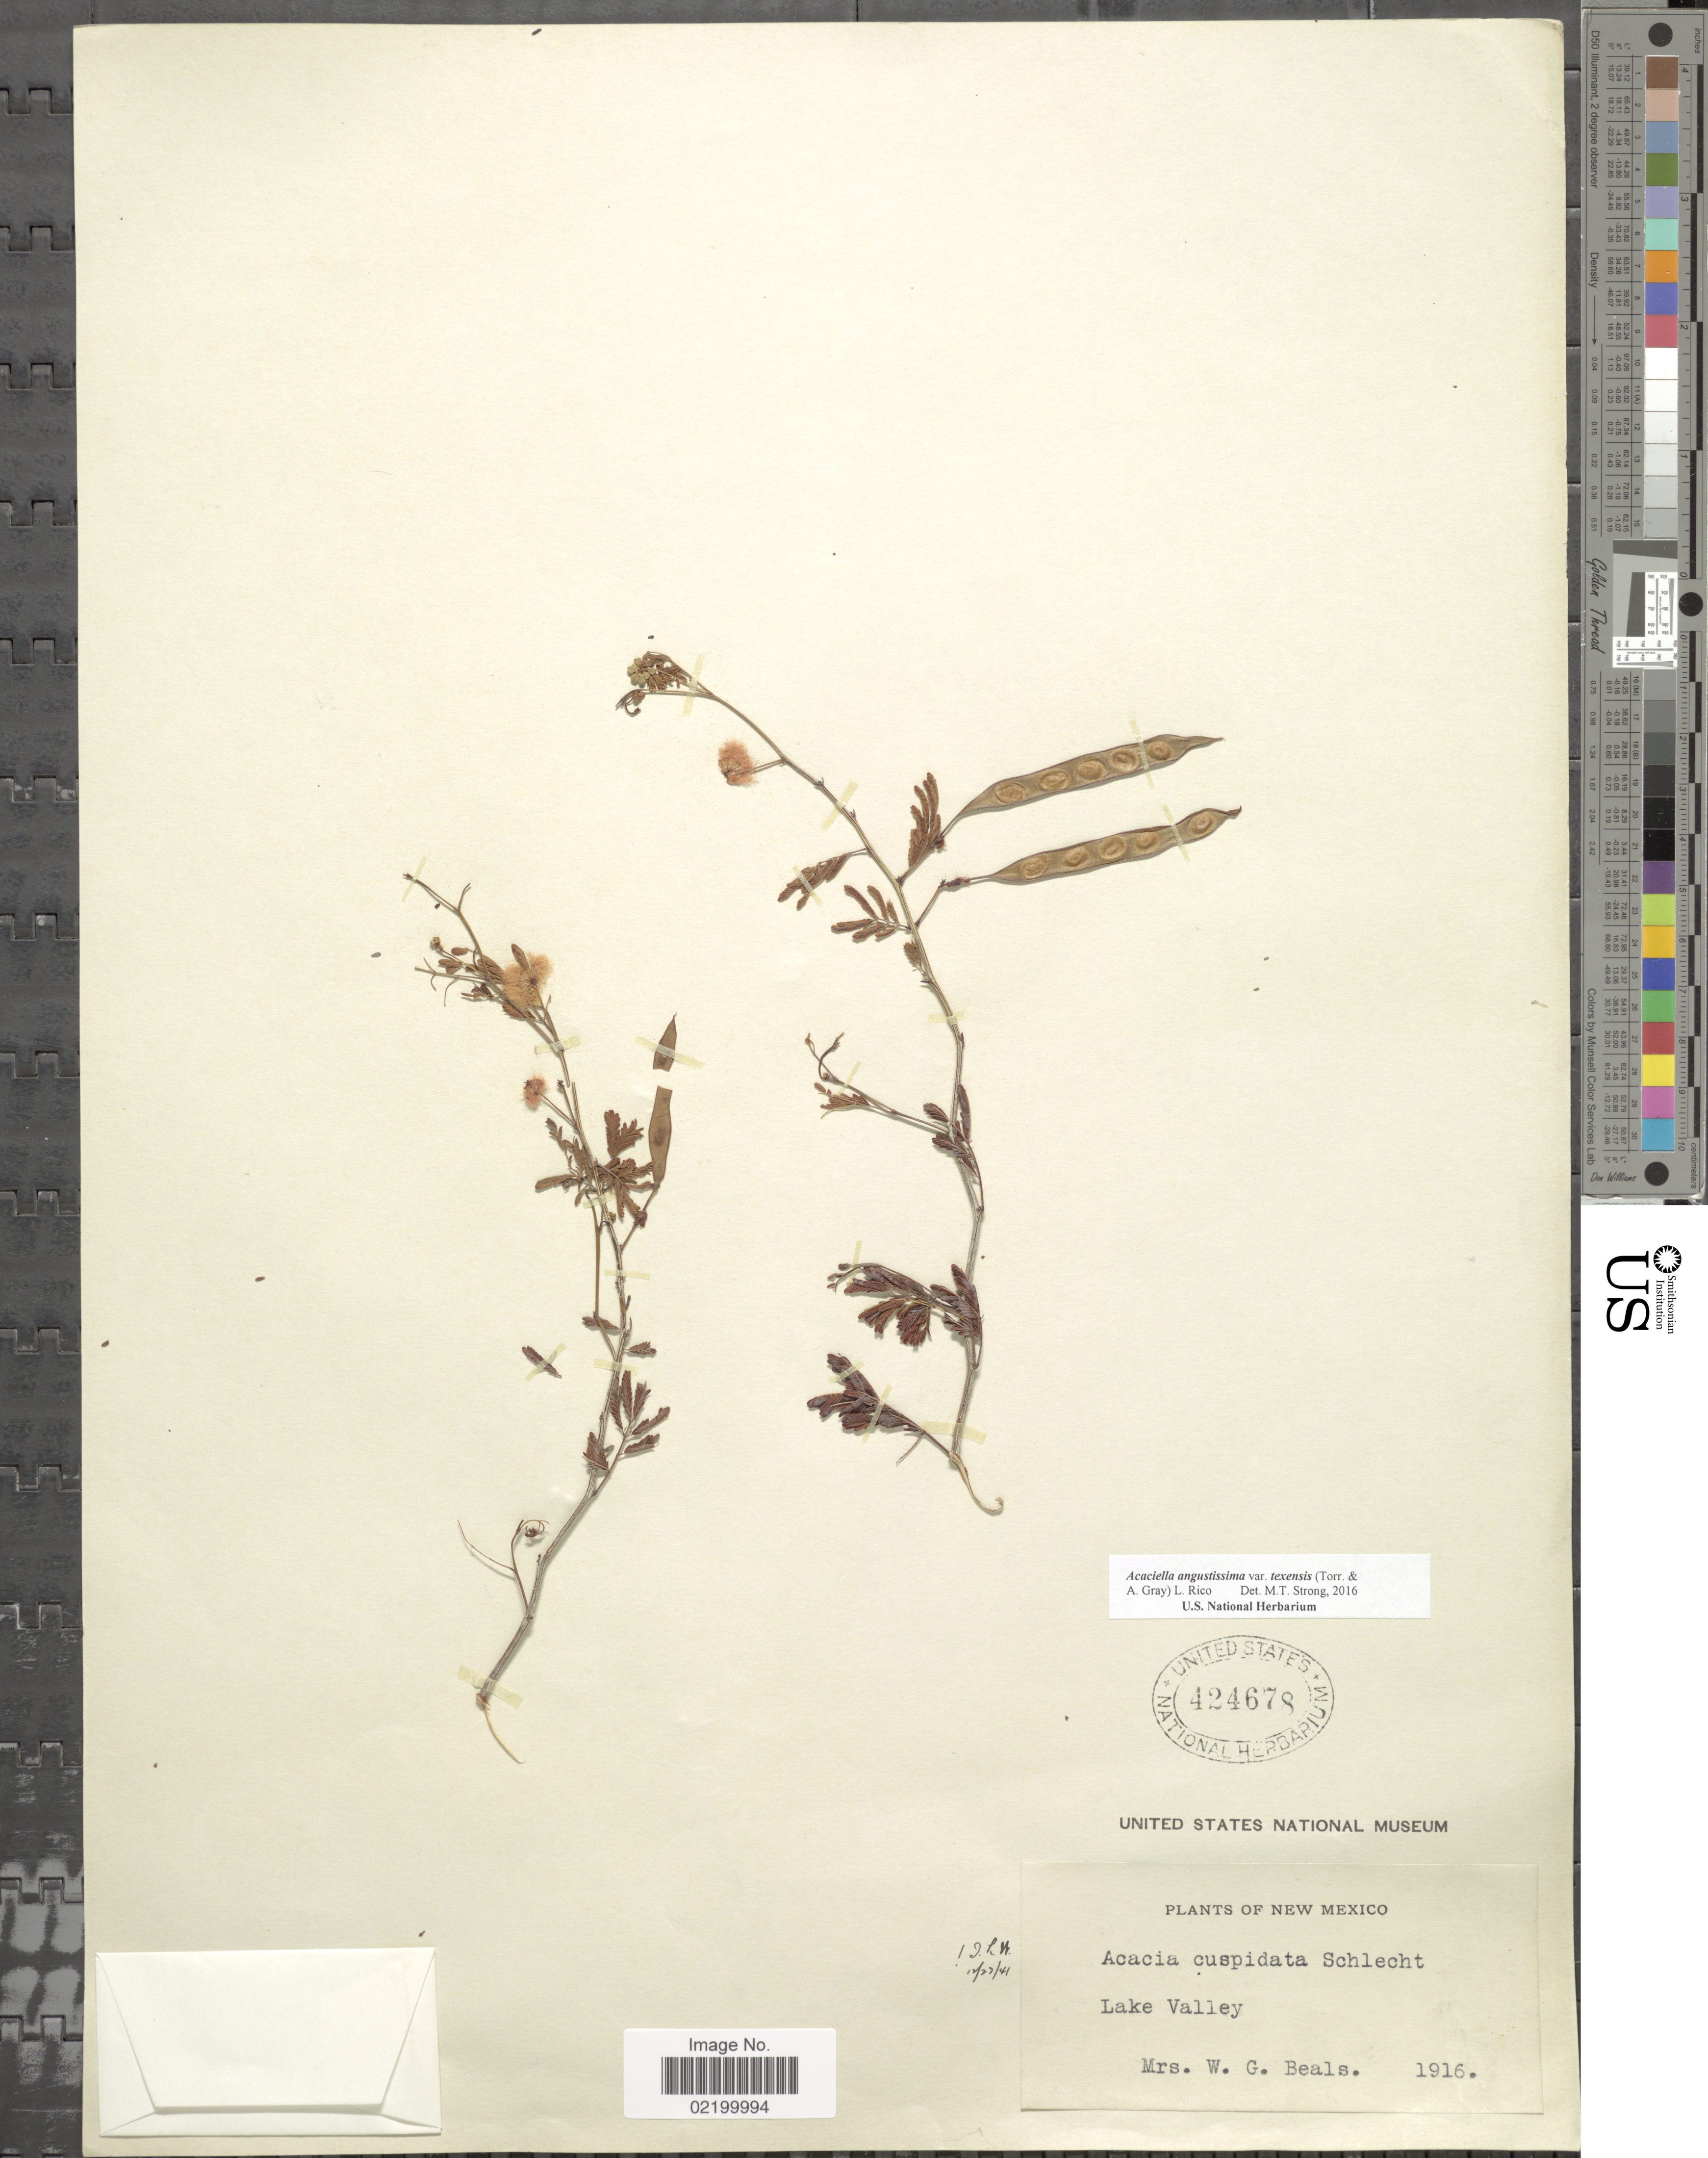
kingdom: Plantae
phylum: Tracheophyta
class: Magnoliopsida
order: Fabales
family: Fabaceae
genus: Acaciella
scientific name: Acaciella angustissima var. texensis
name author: (Nutt. ex Torr. & A. Gray) L. Rico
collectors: Mrs. W. G. Beals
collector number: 1916?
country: United States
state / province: New Mexico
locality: Lake Valley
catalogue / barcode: US 424678